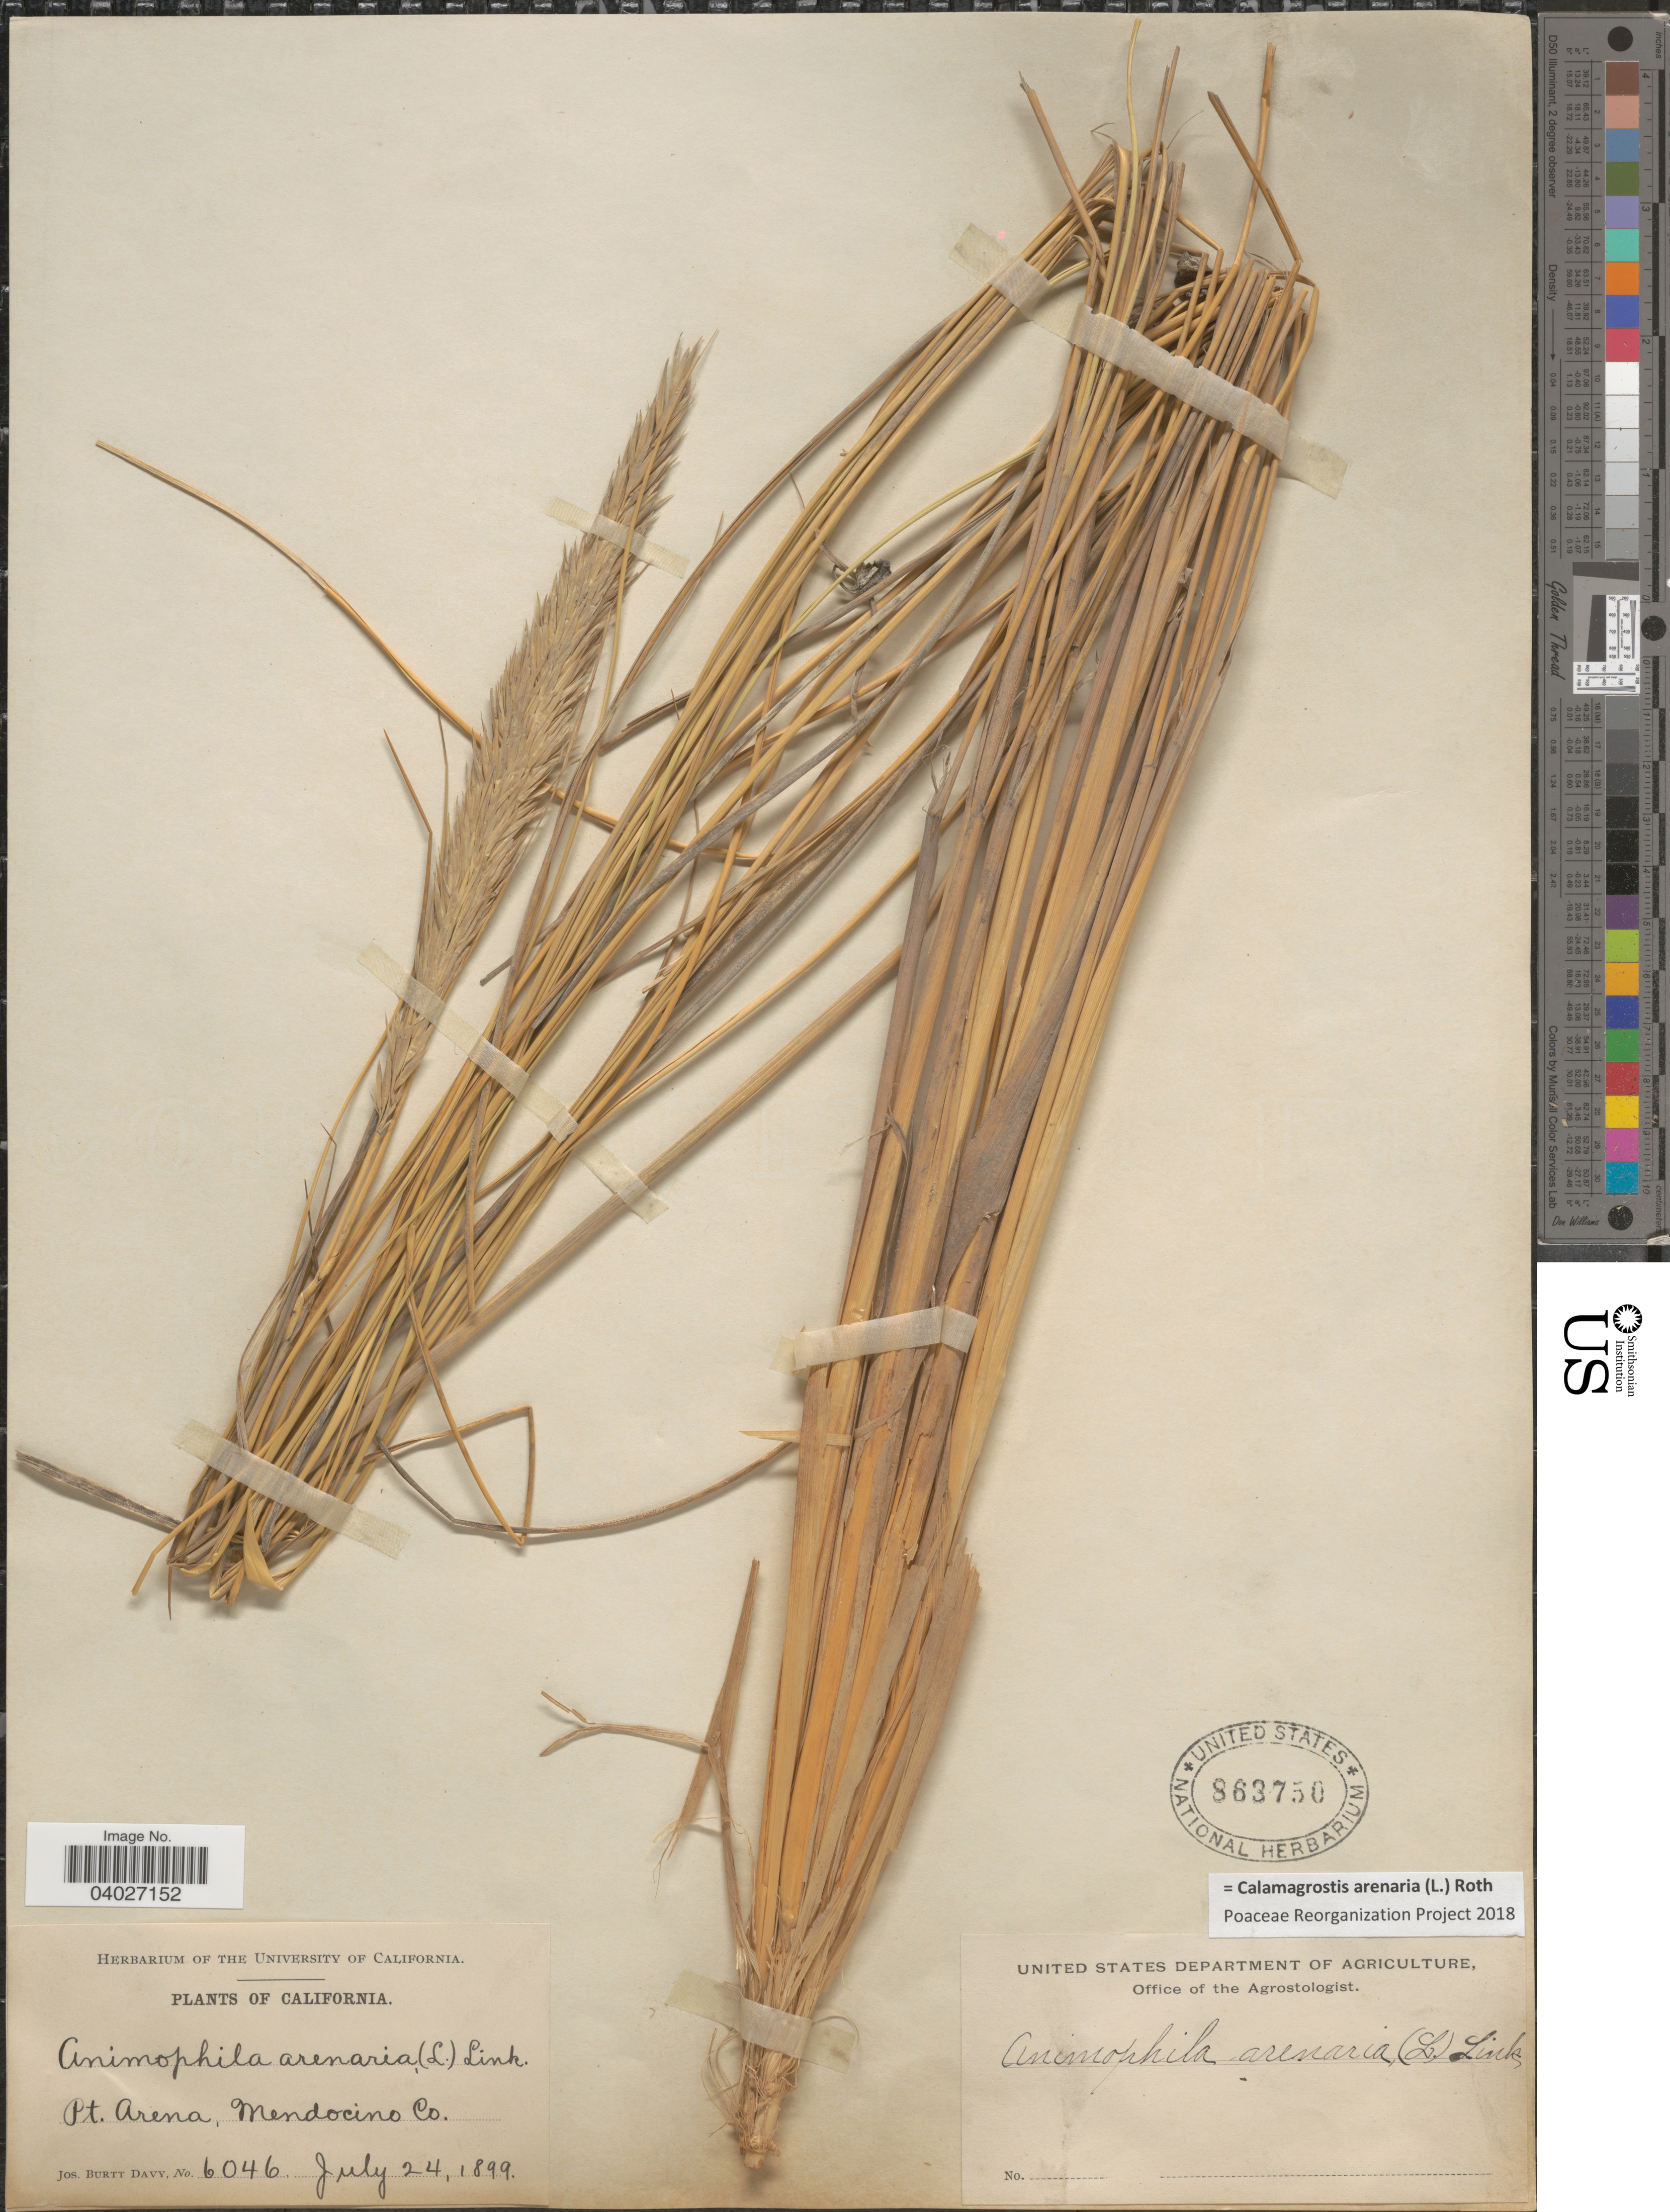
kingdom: Plantae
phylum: Tracheophyta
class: Liliopsida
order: Poales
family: Poaceae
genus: Calamagrostis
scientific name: Calamagrostis arenaria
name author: (L.) Roth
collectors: J. Burtt Davy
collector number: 6046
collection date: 1899-07-24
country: United States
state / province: California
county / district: Mendocino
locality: Pt. Arena, Mendocino Co.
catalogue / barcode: US 863750